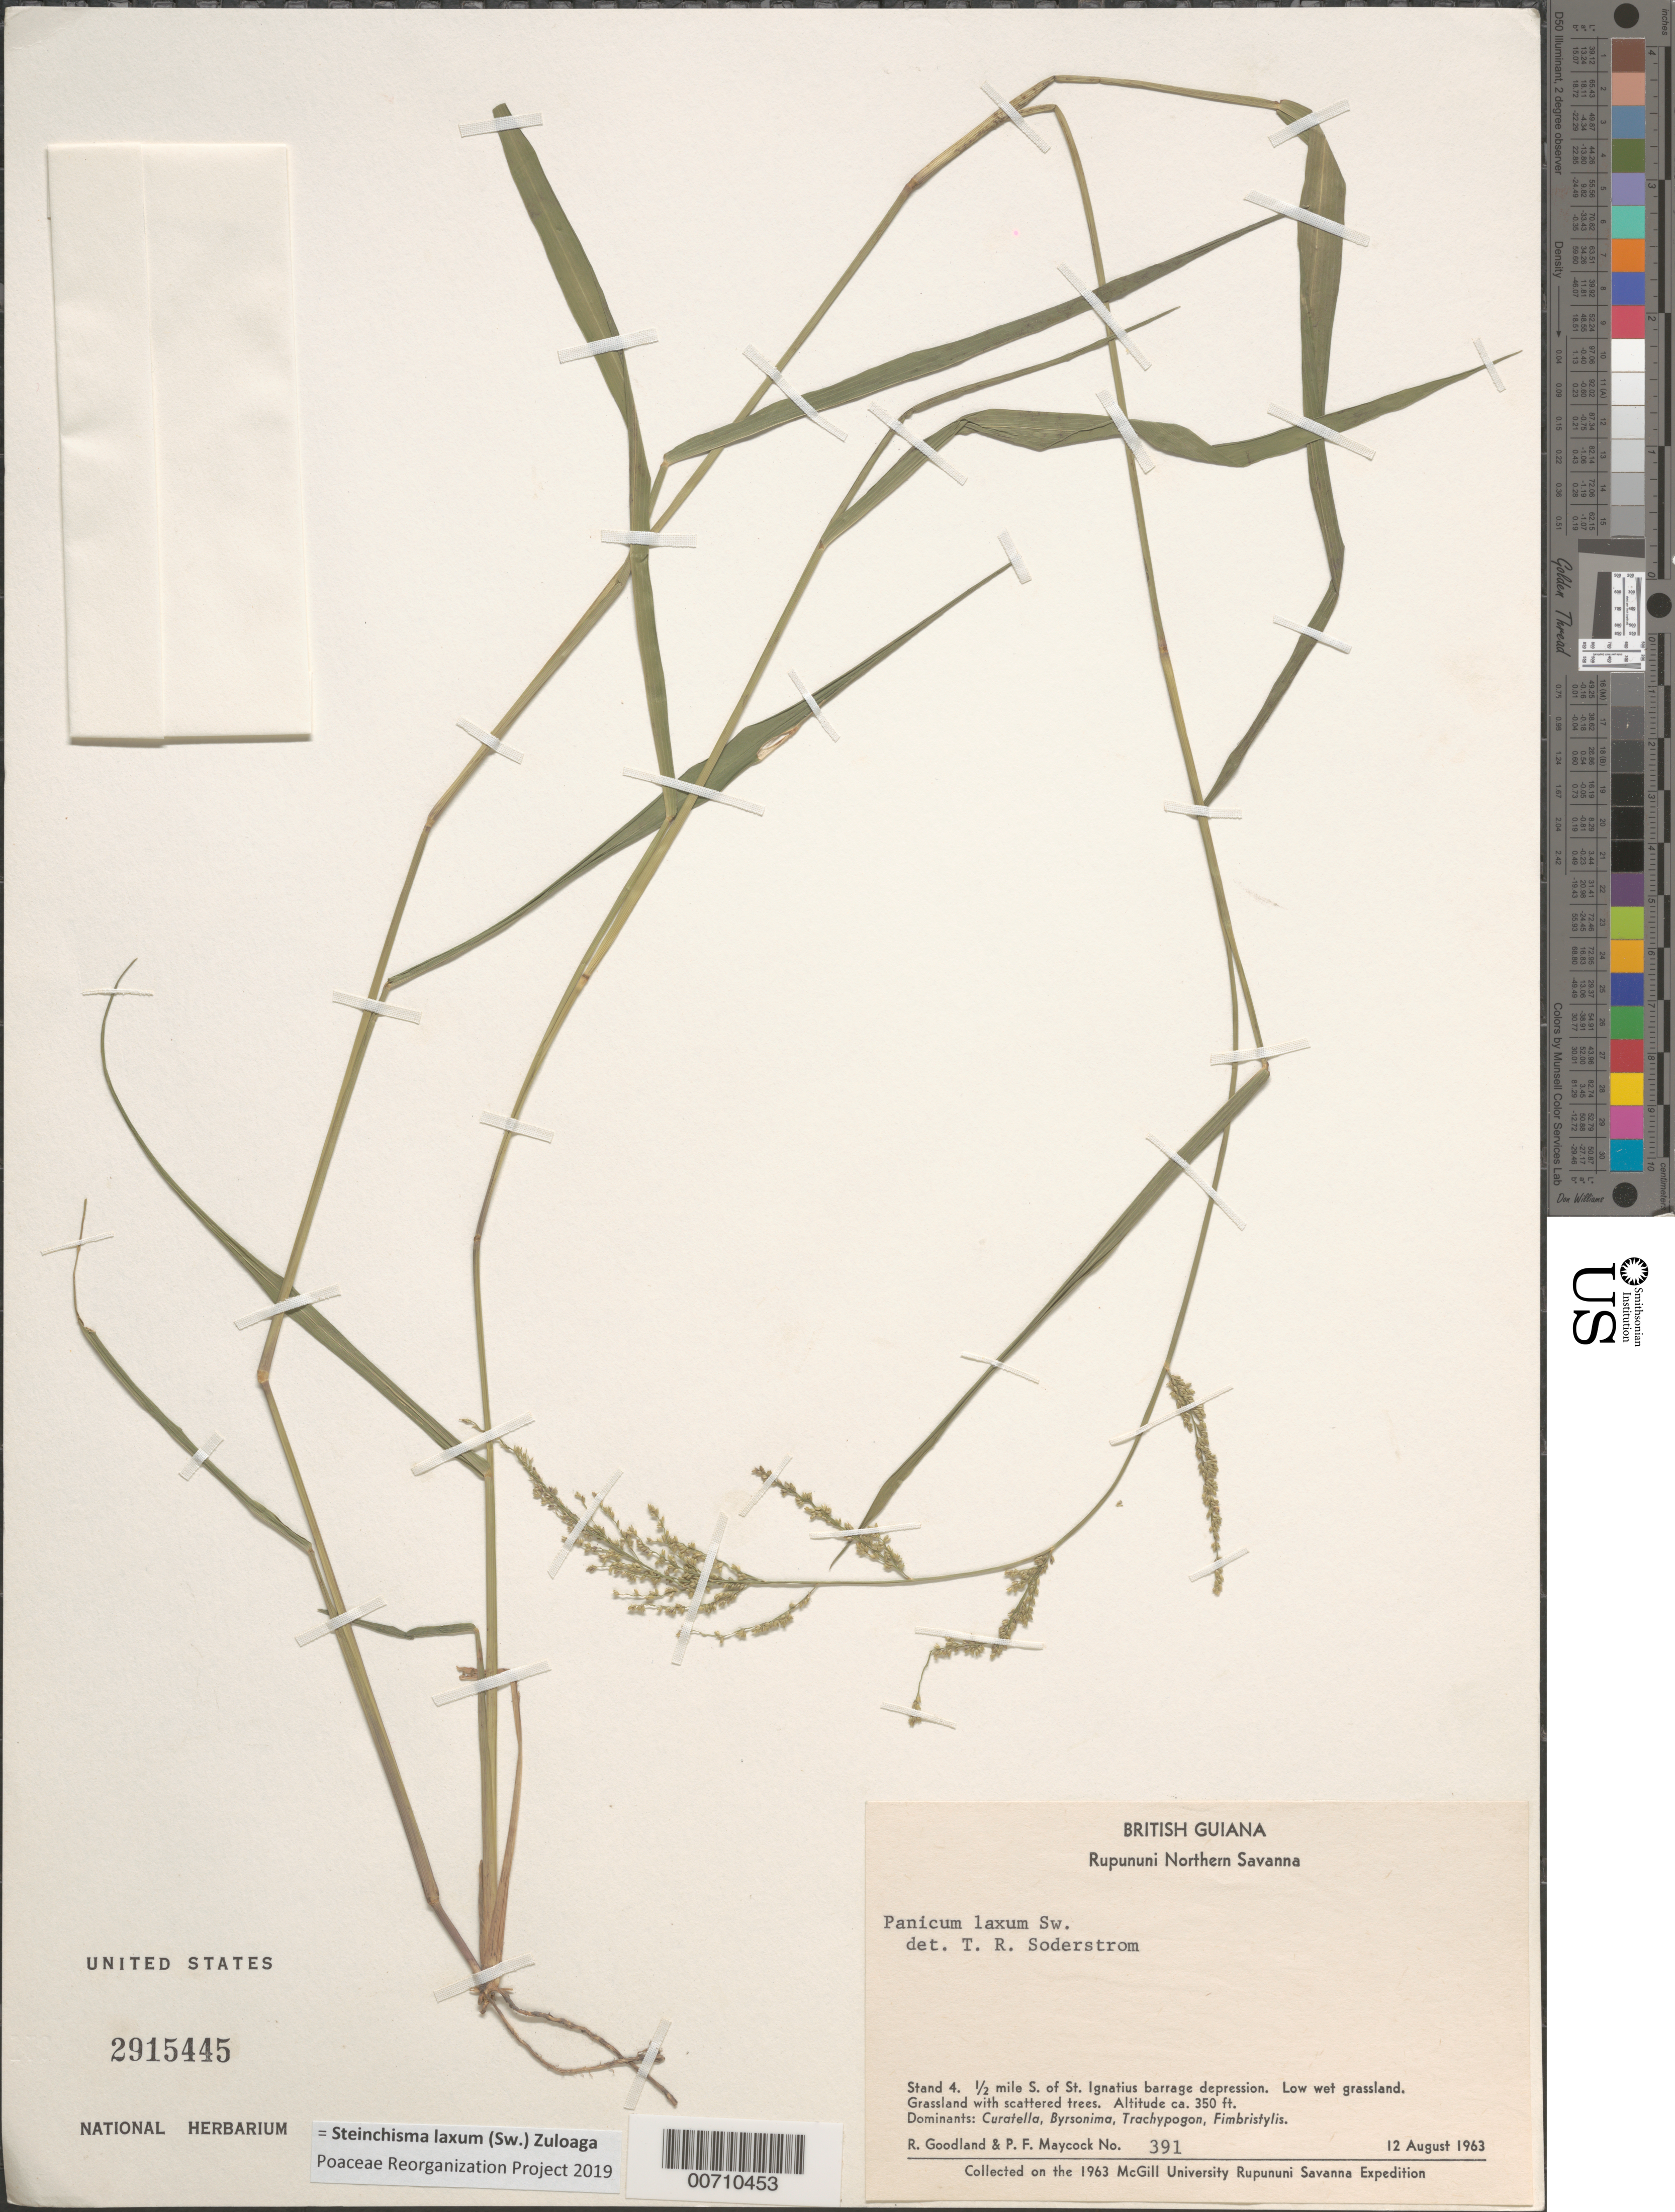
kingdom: Plantae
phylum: Tracheophyta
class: Liliopsida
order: Poales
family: Poaceae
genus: Panicum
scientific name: Panicum laxum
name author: Sw.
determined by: Soderstrom, T. R.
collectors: R. Goodland & P. Maycock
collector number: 391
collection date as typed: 12-Aug-63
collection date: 1963-08-12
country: Guyana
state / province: U. Takutu-U. Essequibo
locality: Rupununi Northern Savanna, St. Ignatius, 0.5 mi. S of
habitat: Low, wet grassland with scattered trees. Dominants: Curatella, Byrsonima, Trachypogon, Fimbristylis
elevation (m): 107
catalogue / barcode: US 2915445